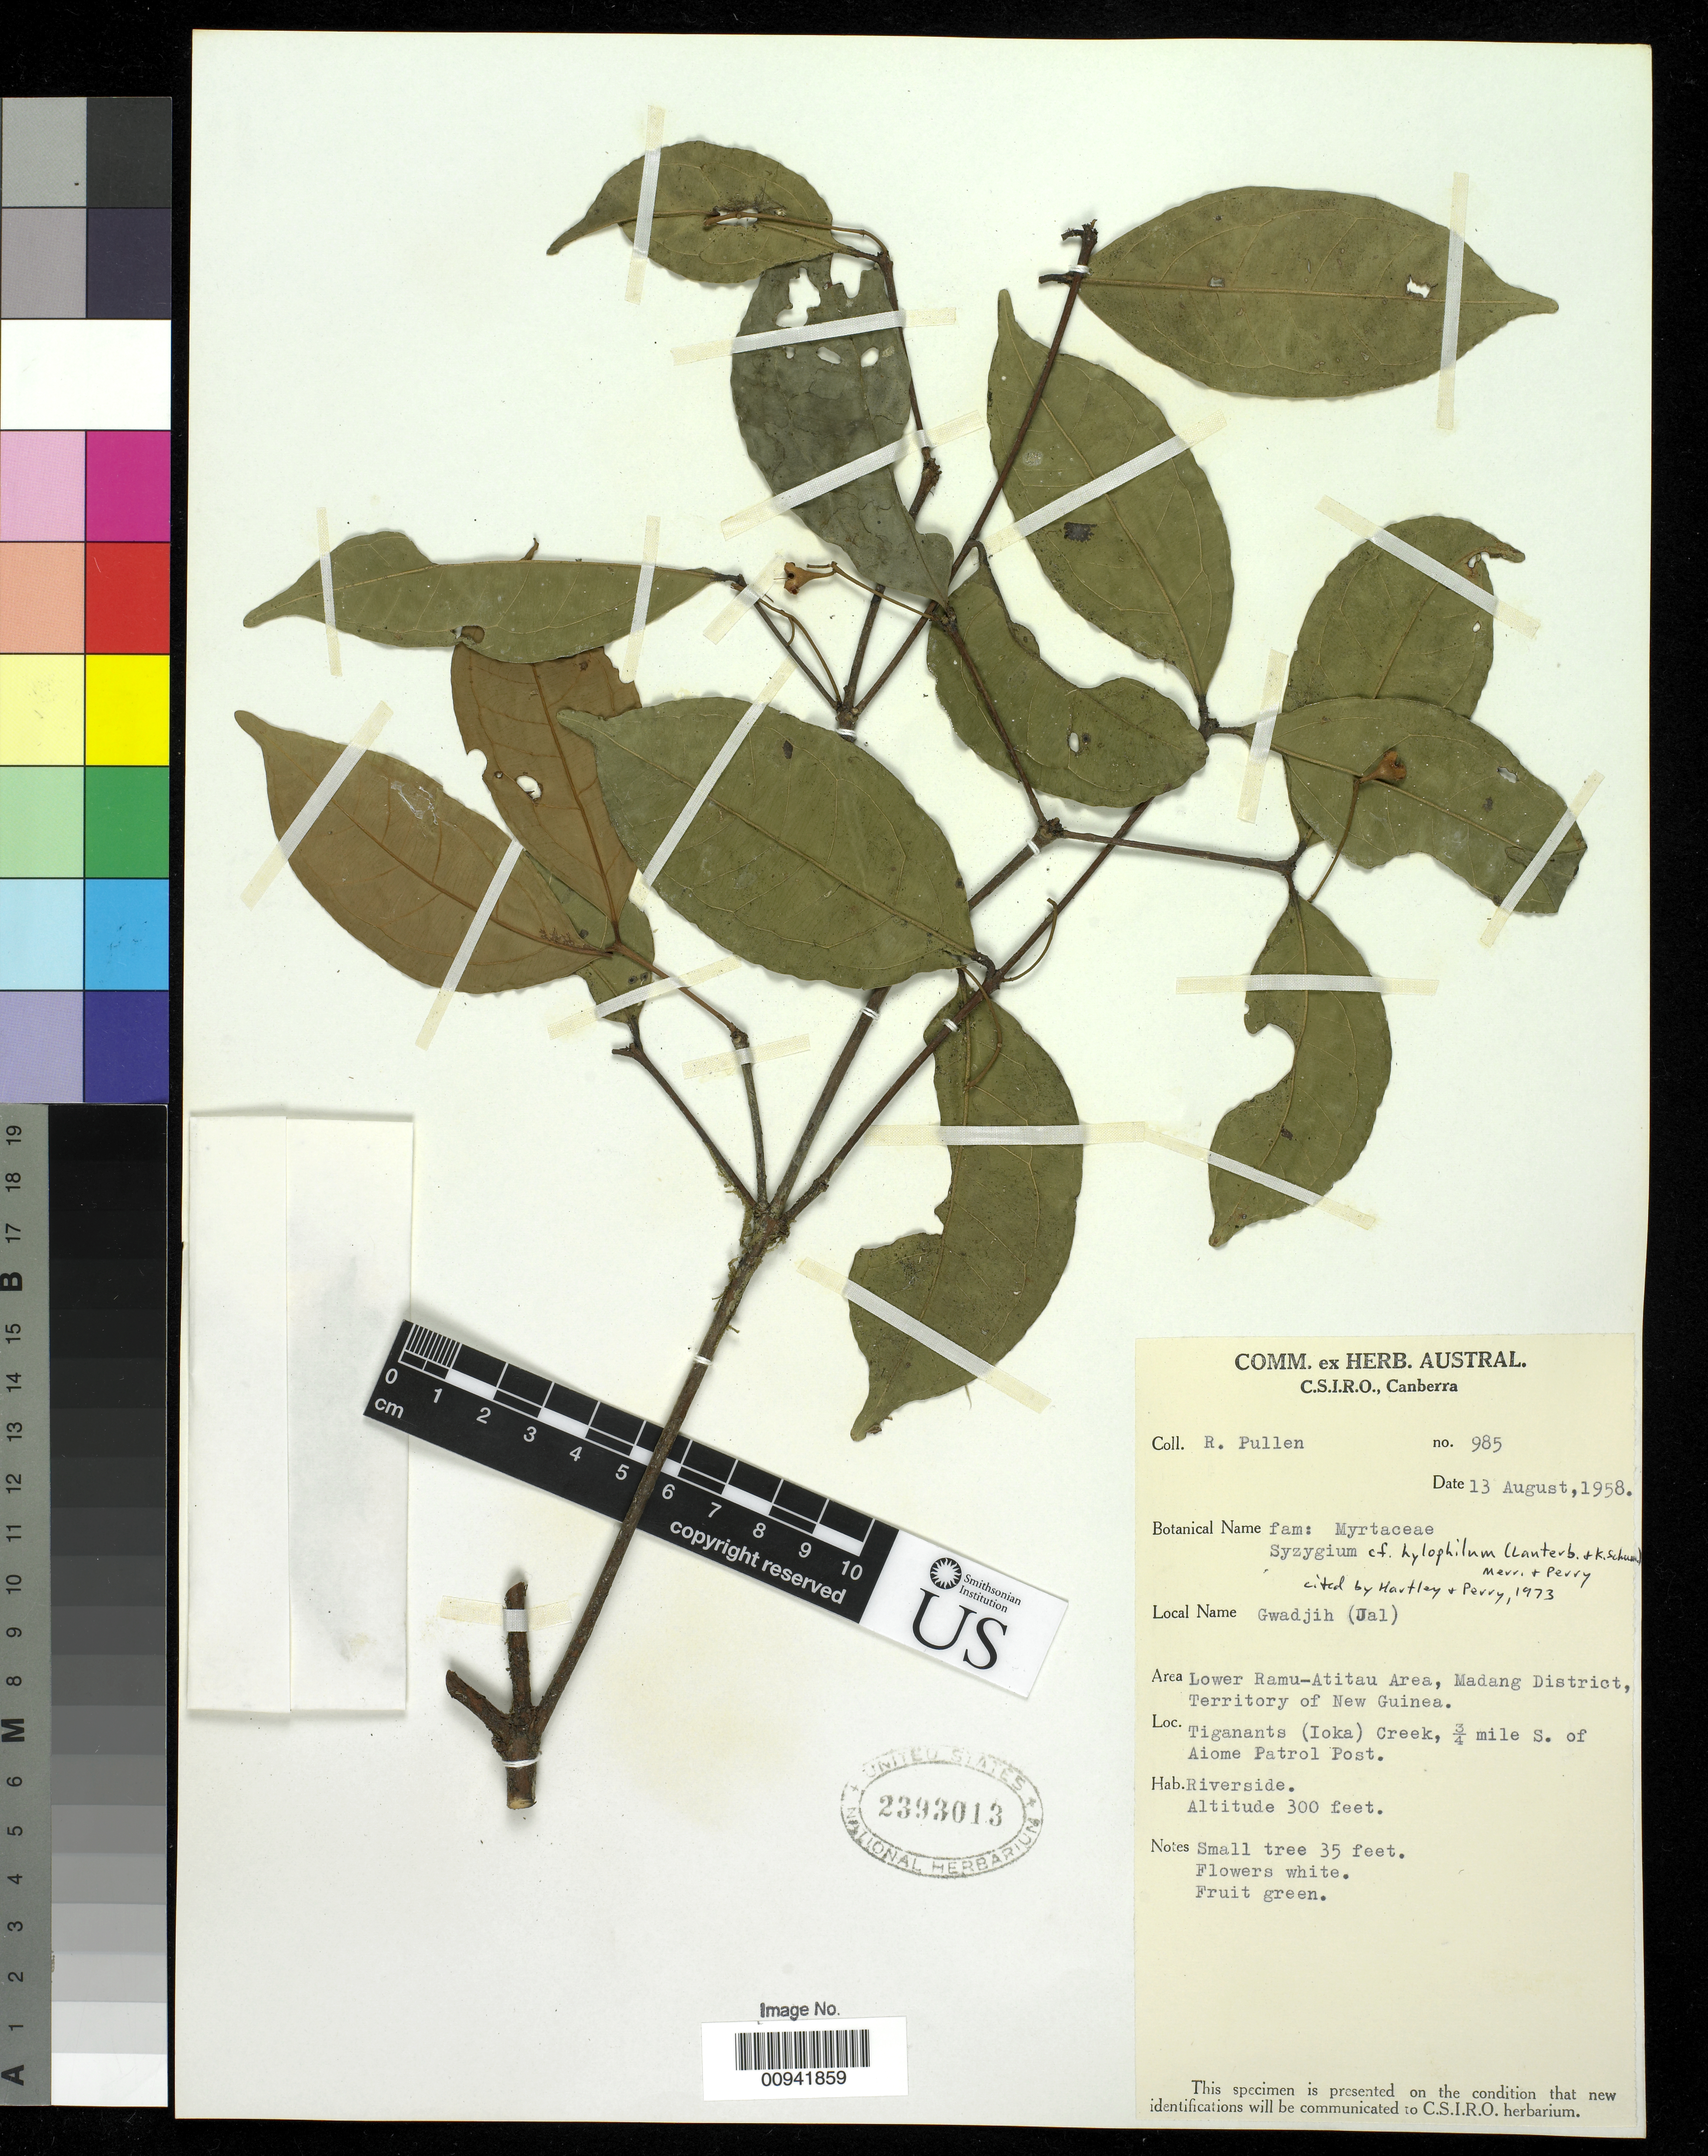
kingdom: Plantae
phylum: Tracheophyta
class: Magnoliopsida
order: Myrtales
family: Myrtaceae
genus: Syzygium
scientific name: Syzygium hylophilum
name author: (Lauterb. & K. Schum.) Merr. & L.M. Perry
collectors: R. Pullen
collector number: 985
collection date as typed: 13 Aug 1958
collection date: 1958-08-13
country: Papua New Guinea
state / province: Madang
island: New Guinea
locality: Lower Ramu-Atitau Area; Tiganants (Ioka) Creek, 3/4 mile S. of Aiome Patrol Post.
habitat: Riverside.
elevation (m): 91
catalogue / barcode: US 2393013